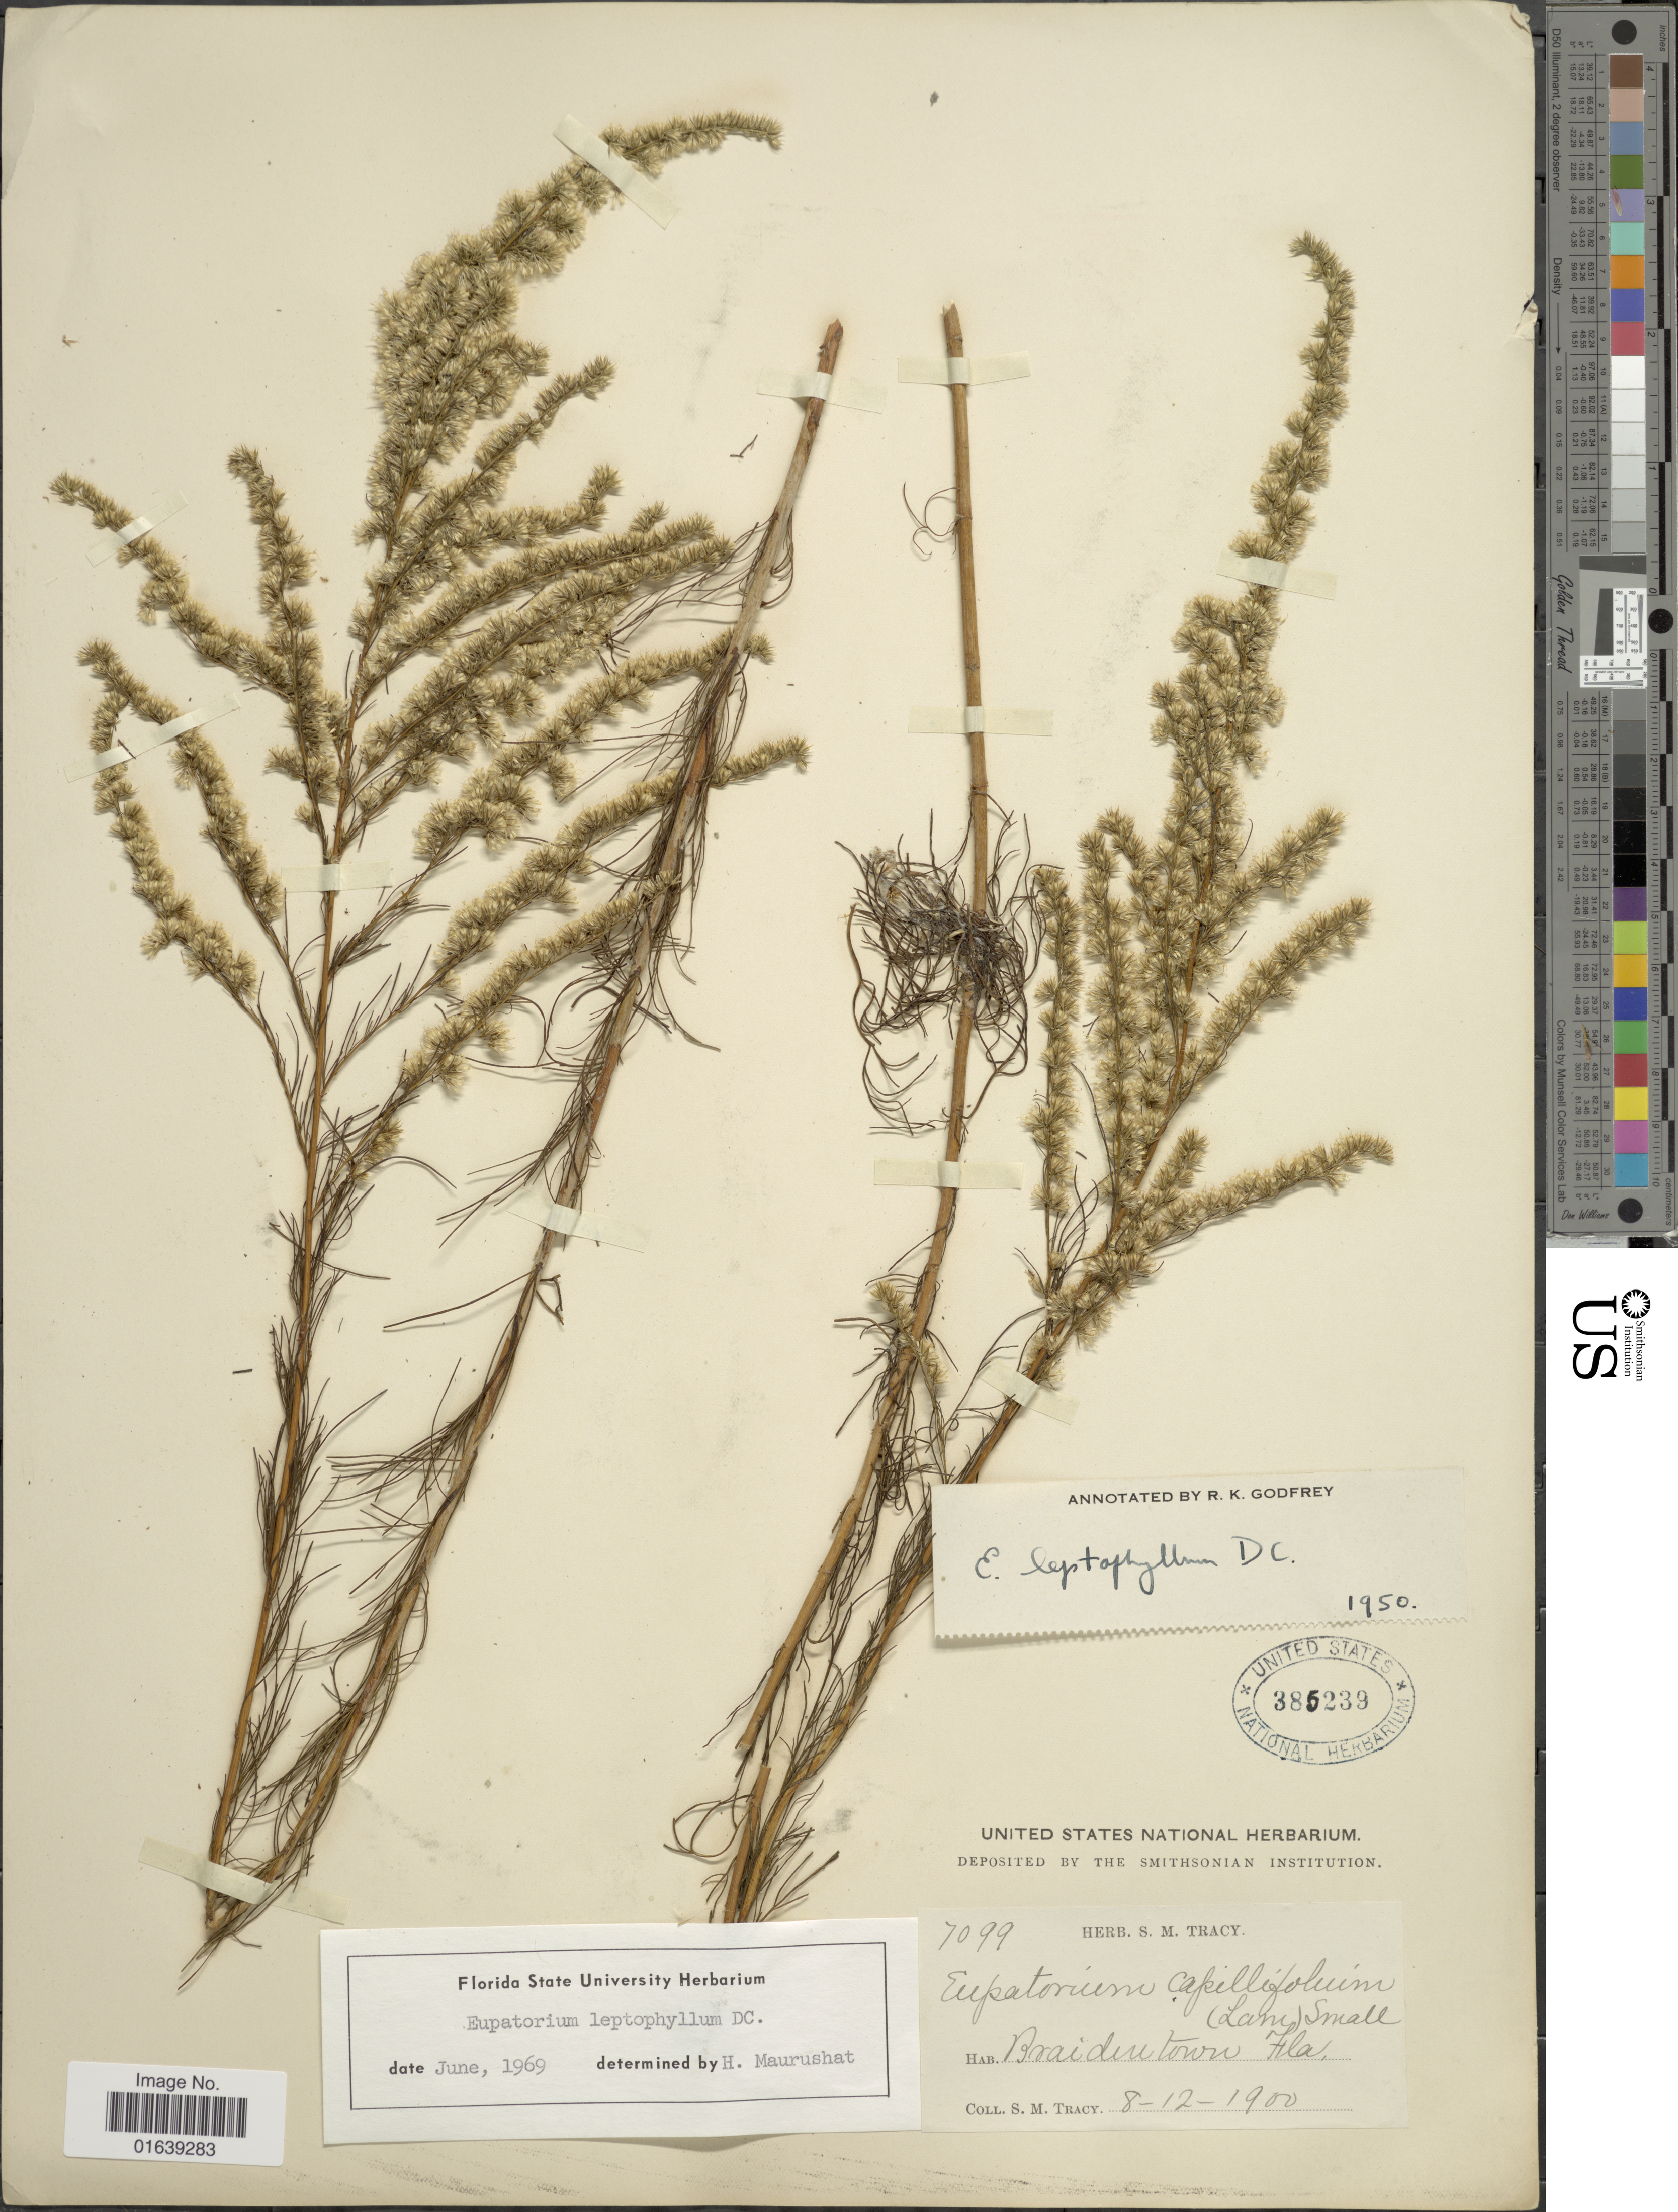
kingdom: Plantae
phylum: Tracheophyta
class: Magnoliopsida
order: Asterales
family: Asteraceae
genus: Eupatorium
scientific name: Eupatorium leptophyllum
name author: DC.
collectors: S. M. Tracy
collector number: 7099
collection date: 1900-08-12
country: United States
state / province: Florida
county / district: Manatee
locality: Braidentown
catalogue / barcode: US 385239